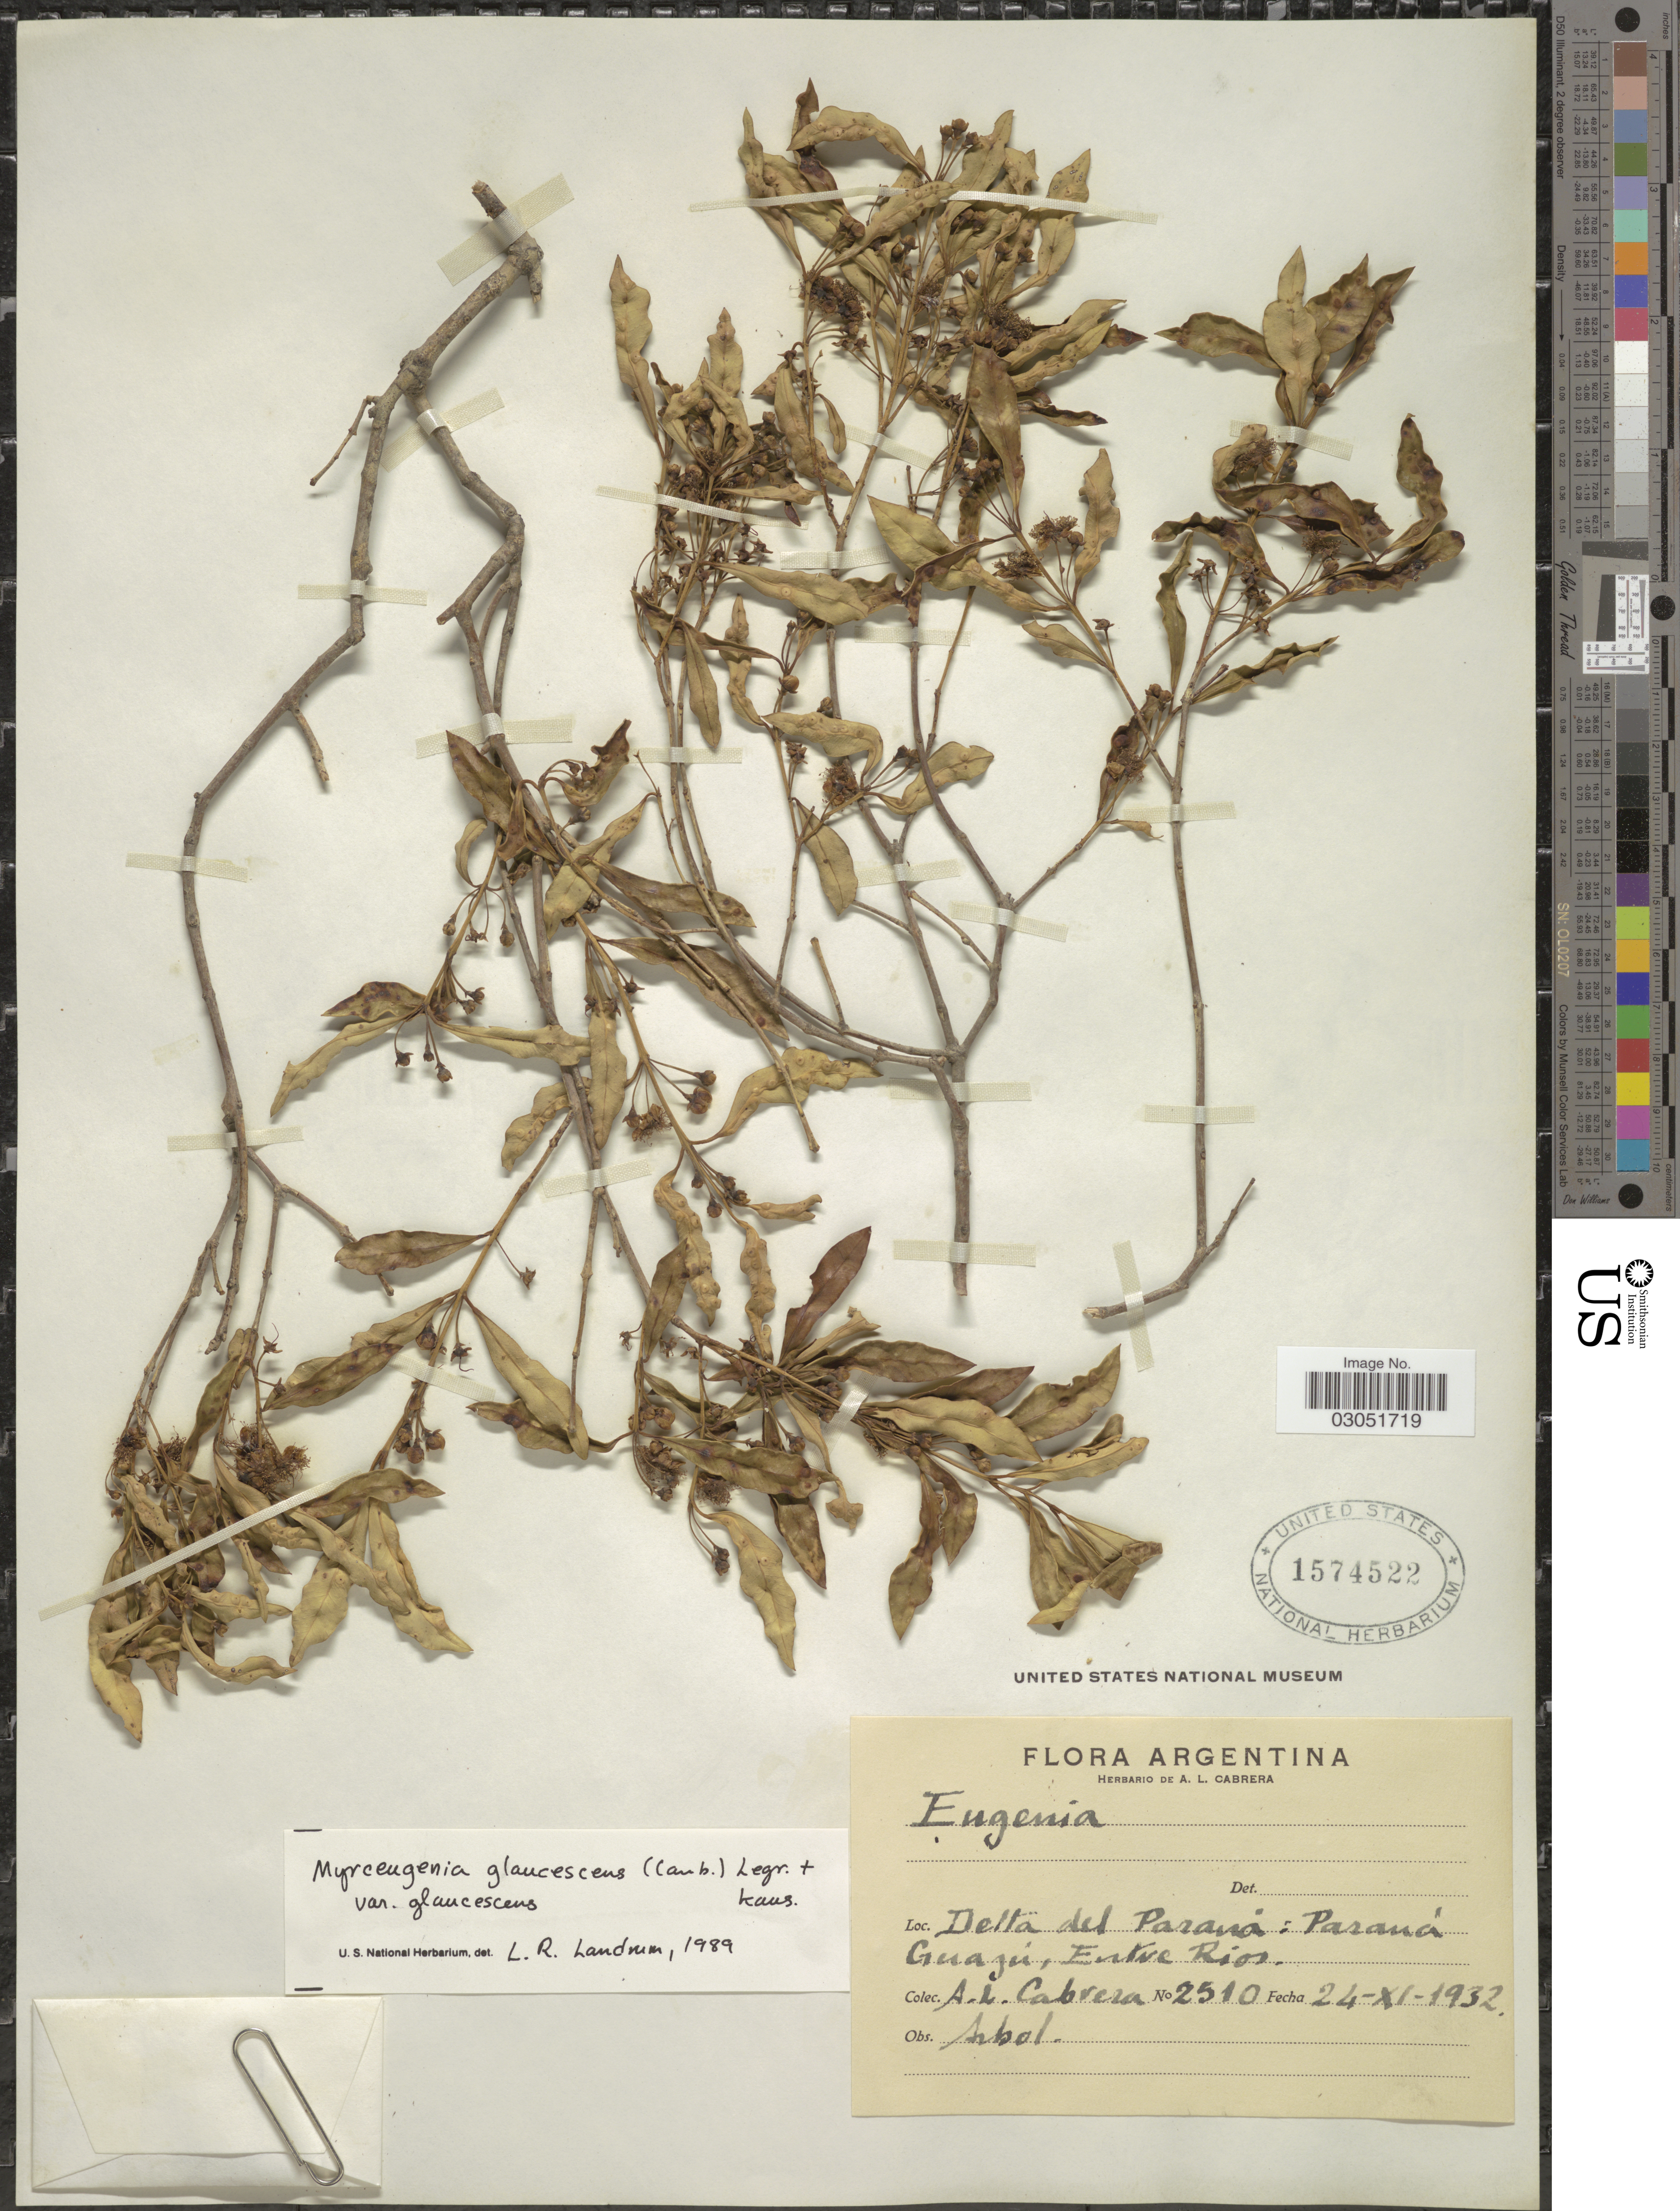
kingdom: Plantae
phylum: Tracheophyta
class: Magnoliopsida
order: Myrtales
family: Myrtaceae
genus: Myrceugenia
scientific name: Myrceugenia glaucescens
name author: (Cambess.) D. Legrand & Kausel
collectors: A. L. Cabrera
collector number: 2510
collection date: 1932-11-24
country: Argentina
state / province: Entre Rios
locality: Delta del Paraná: Paraná Guajú.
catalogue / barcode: US 1574522